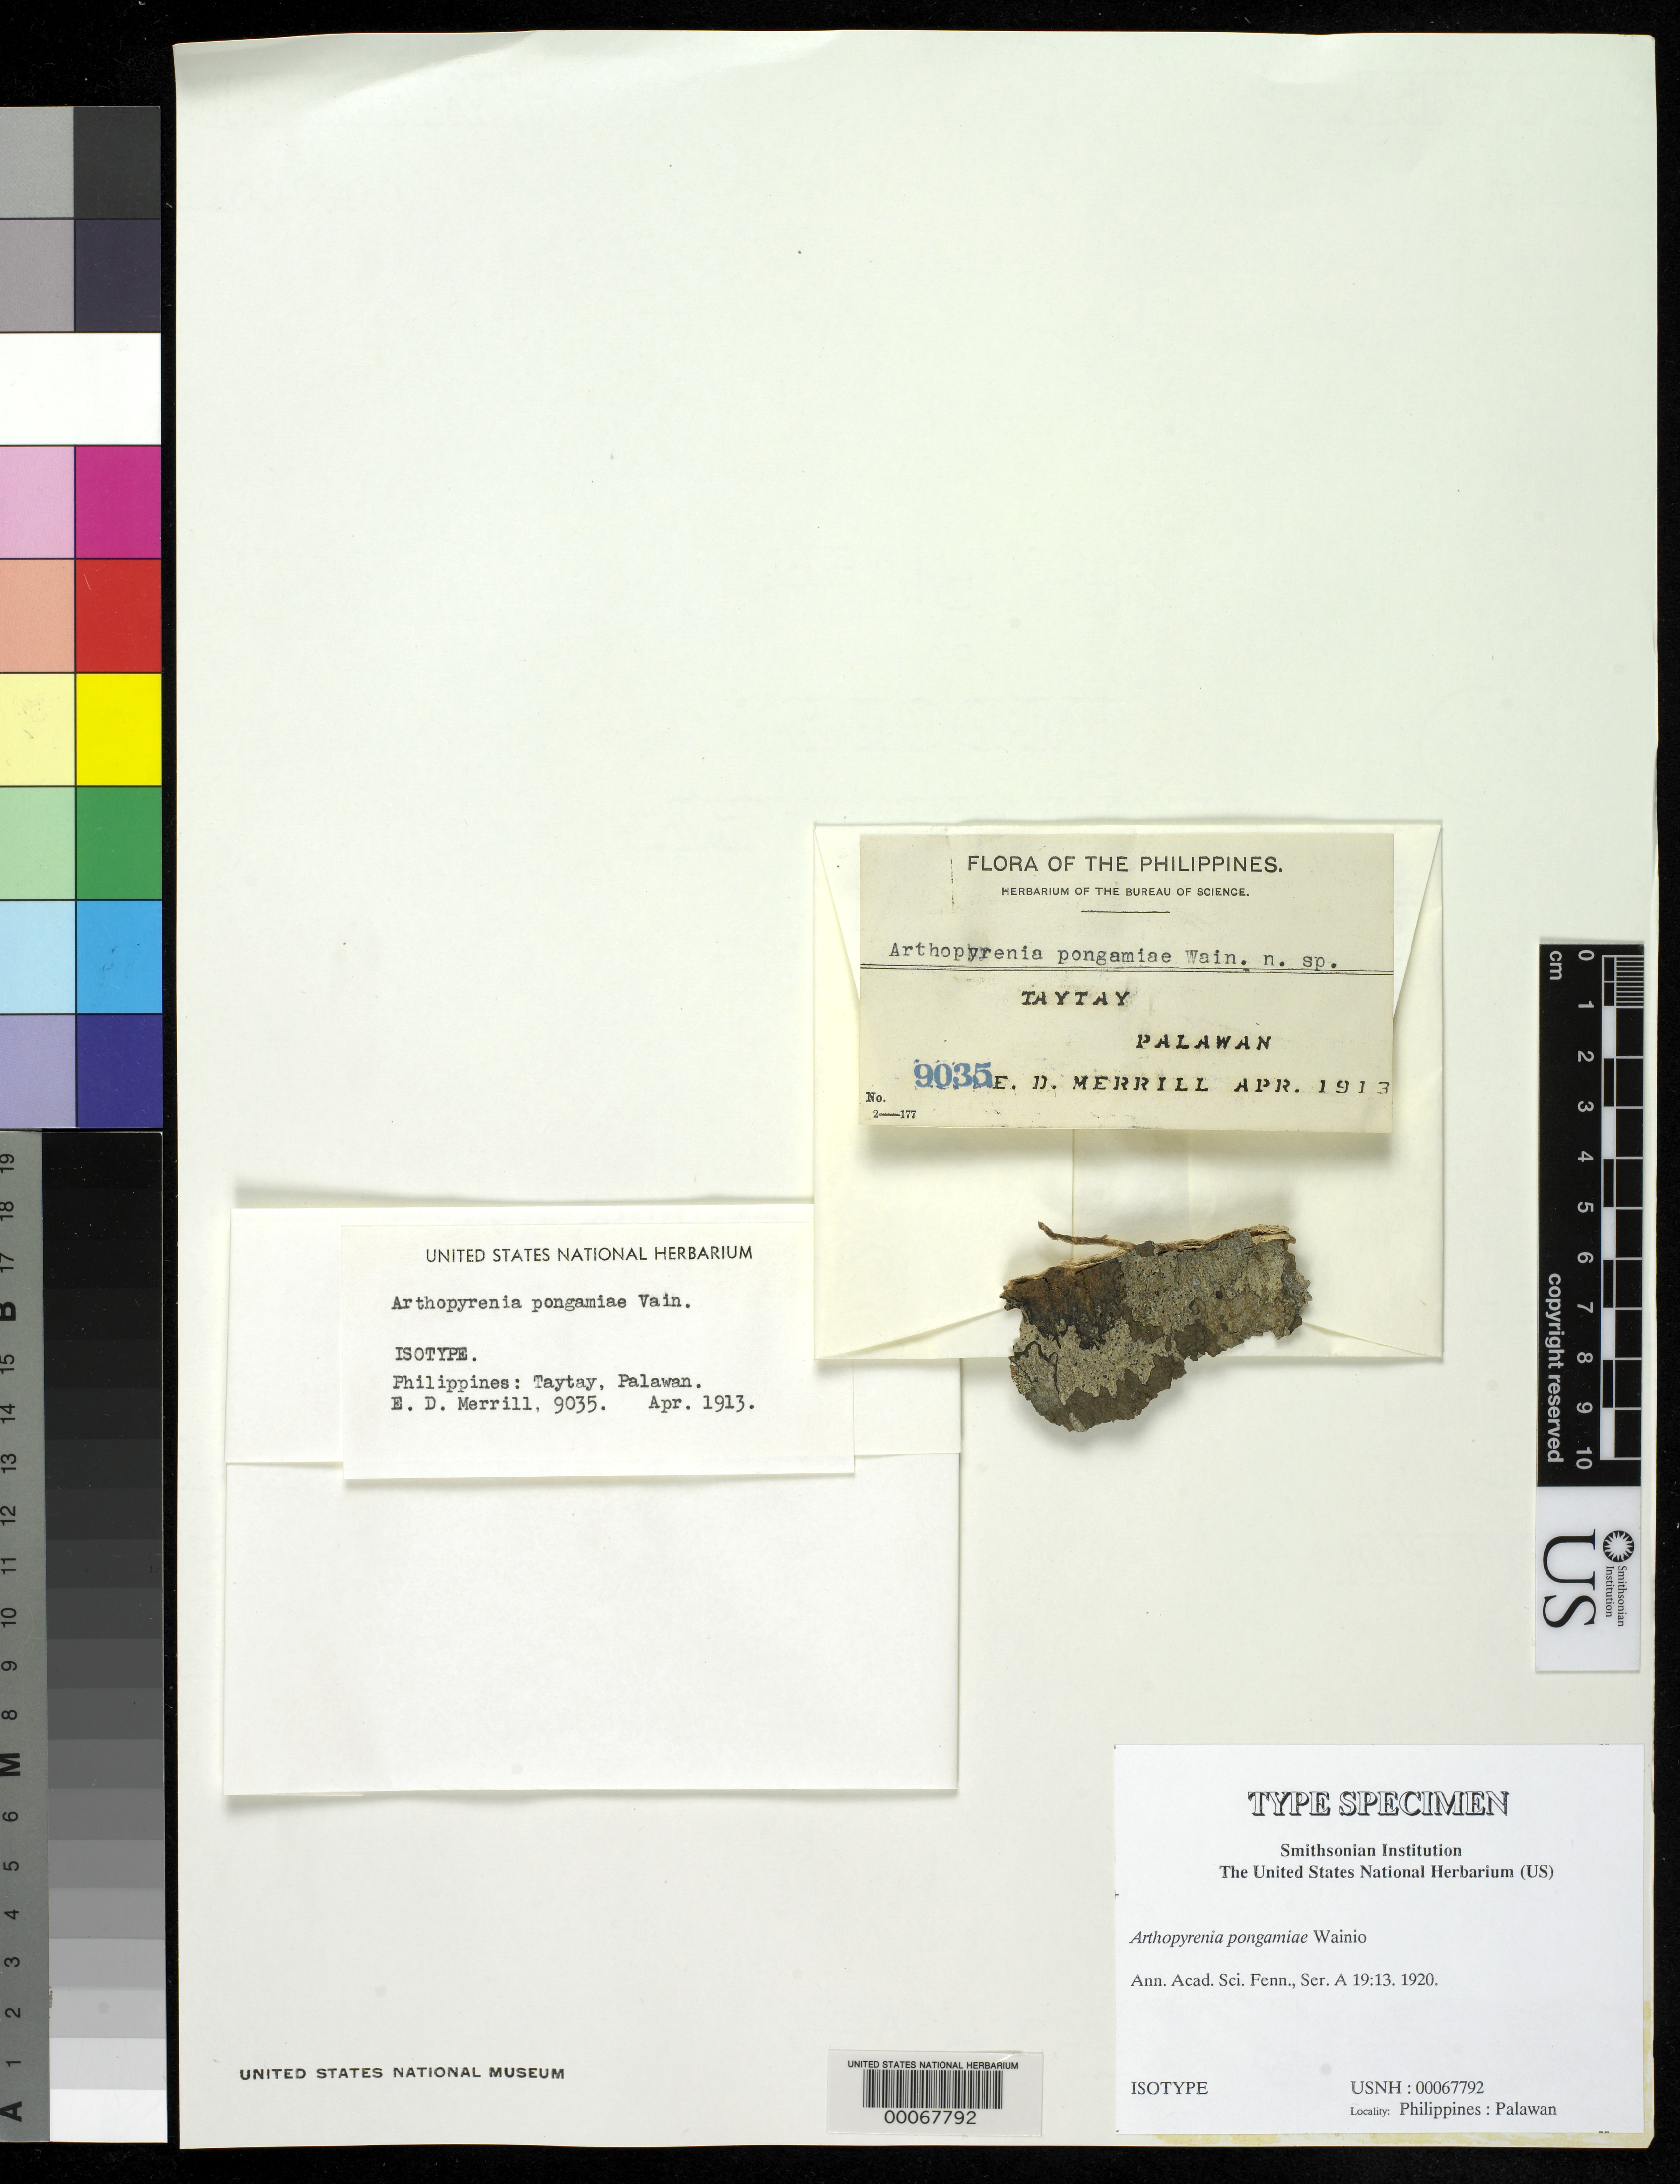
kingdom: Fungi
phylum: Ascomycota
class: Dothideomycetes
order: Pleosporales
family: Arthopyreniaceae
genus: Arthopyrenia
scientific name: Arthopyrenia pongamiae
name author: Vain.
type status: Isotype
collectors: E. D. Merrill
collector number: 9035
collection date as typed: Apr 1913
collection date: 1913-04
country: Philippines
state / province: Mimaropa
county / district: Palawan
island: Palawan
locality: Taytay.